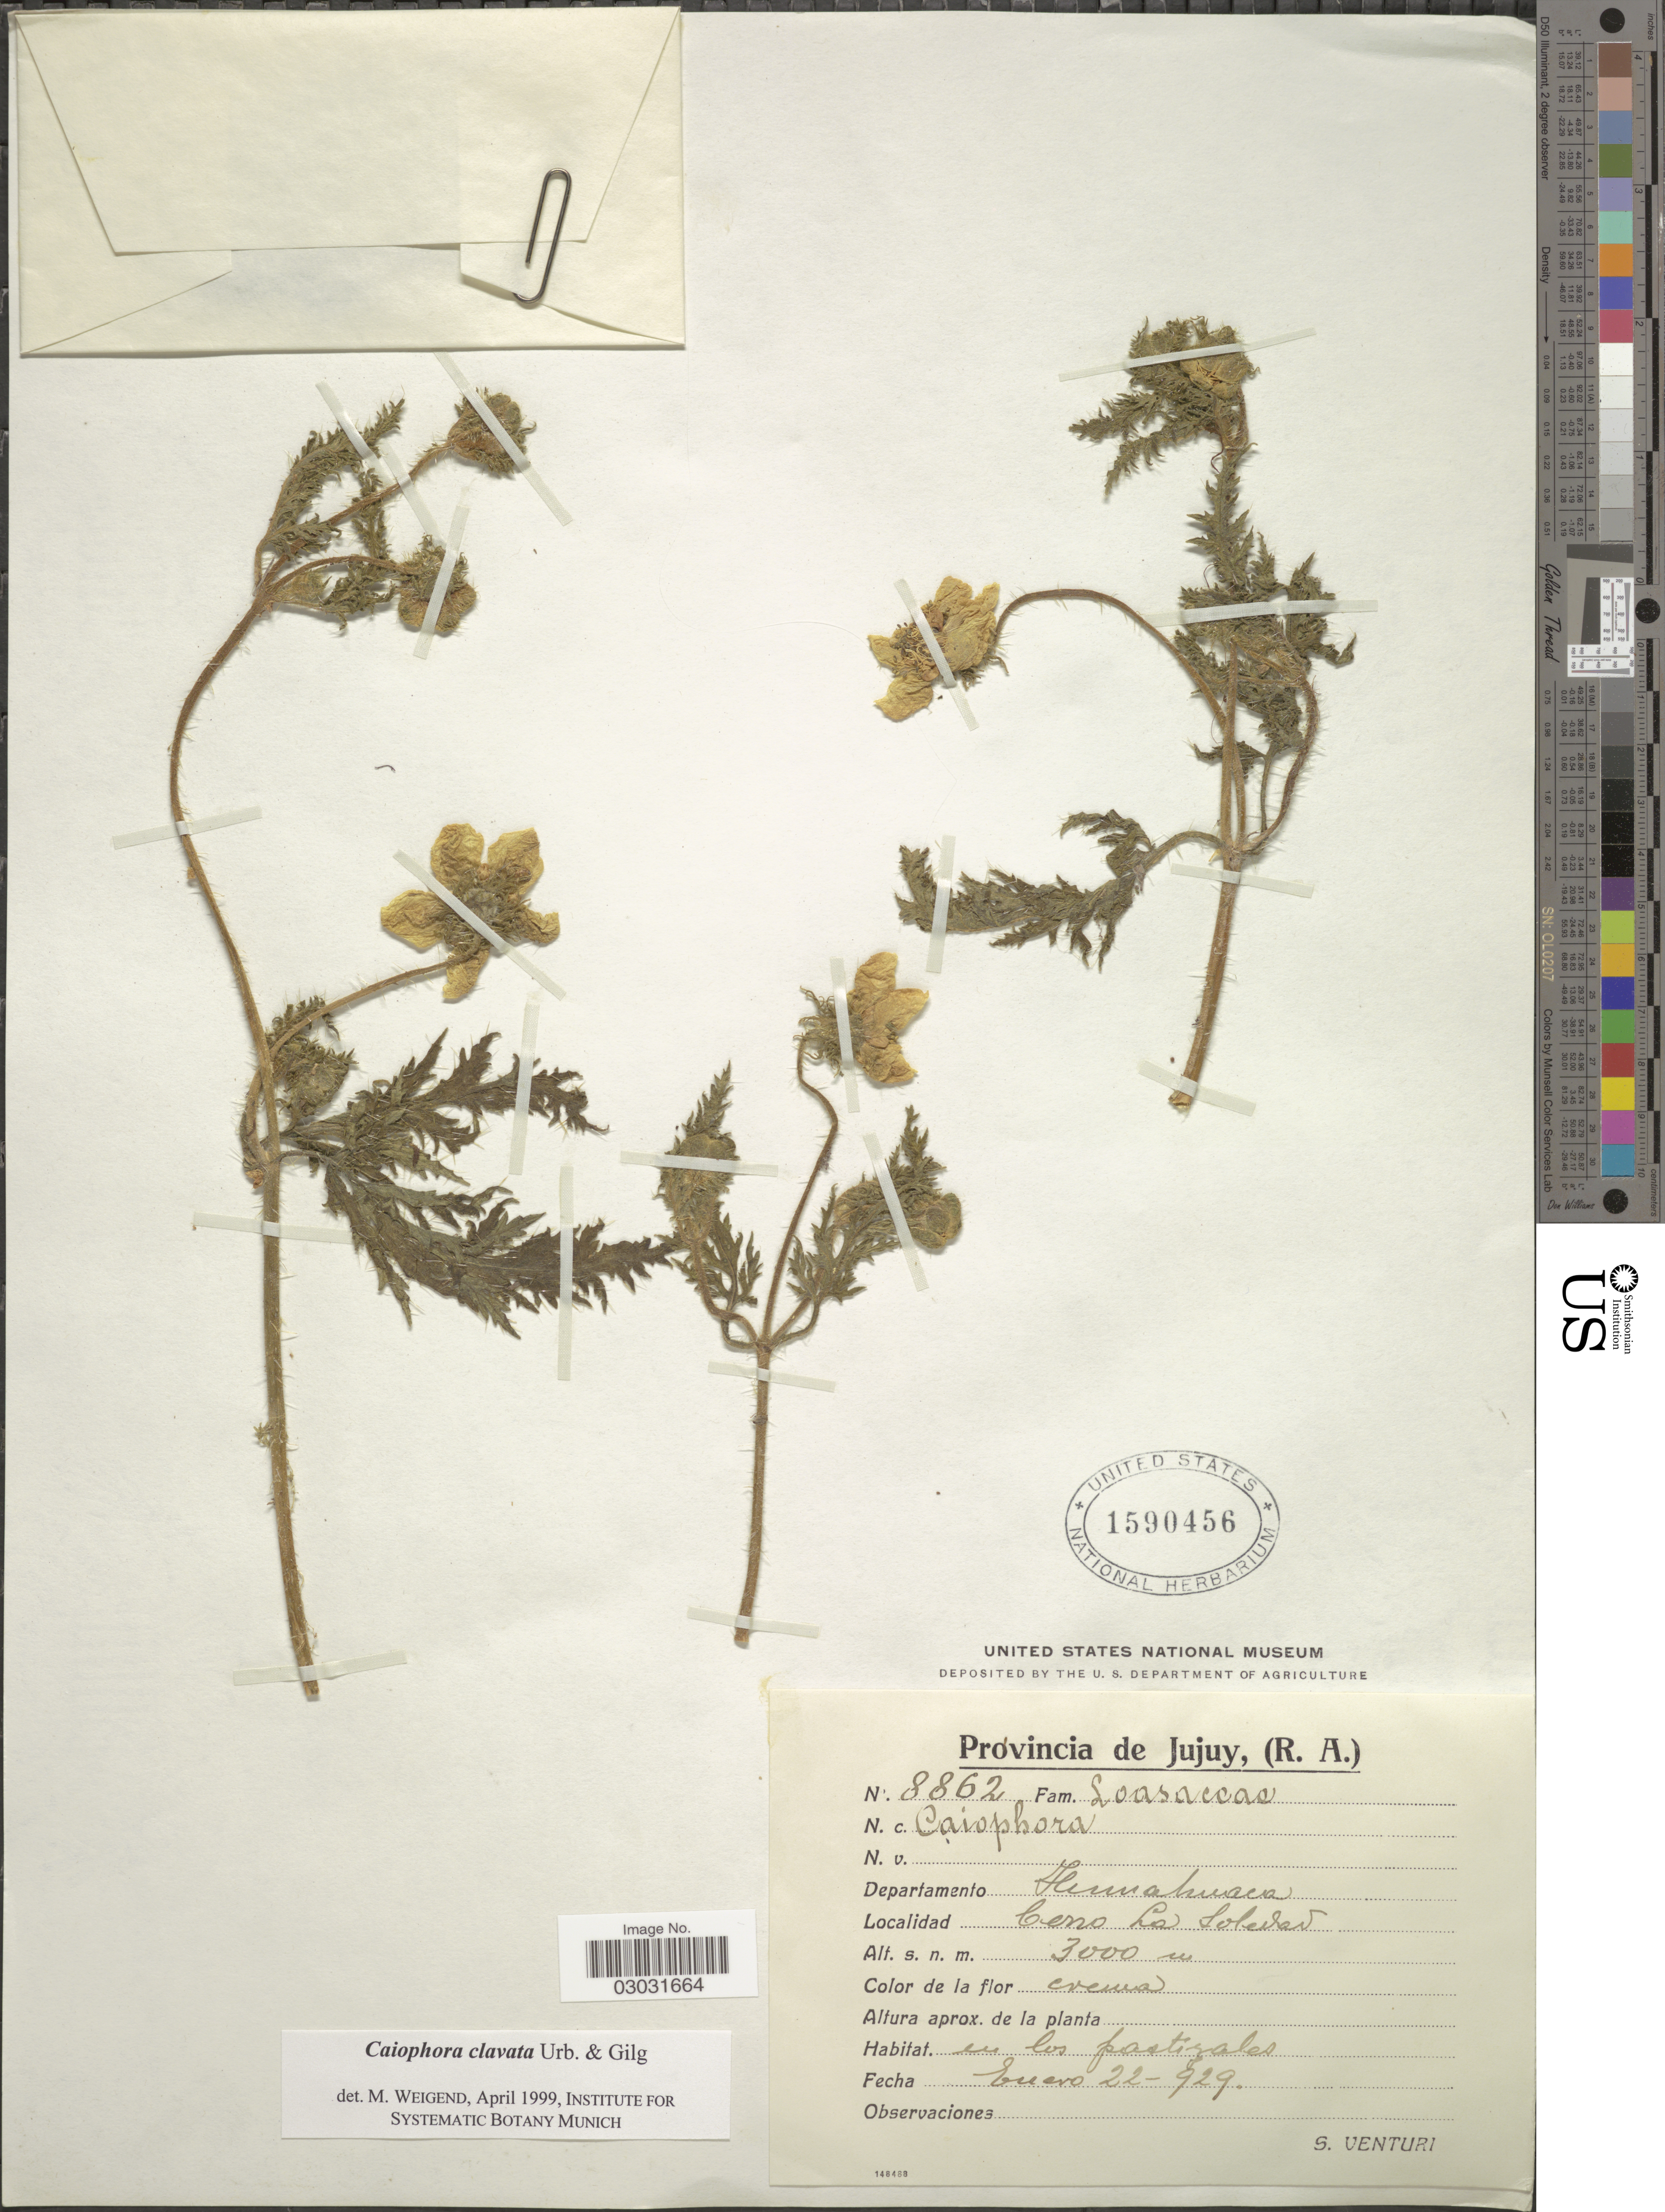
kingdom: Plantae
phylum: Tracheophyta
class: Magnoliopsida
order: Cornales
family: Loasaceae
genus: Caiophora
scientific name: Caiophora clavata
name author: Urb. & Gilg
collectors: S. Venturi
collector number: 8862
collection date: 1929-01-22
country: Argentina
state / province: Jujuy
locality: Departamento Humahuaca, Cerro La Soledad.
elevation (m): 3000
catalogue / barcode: US 1590456